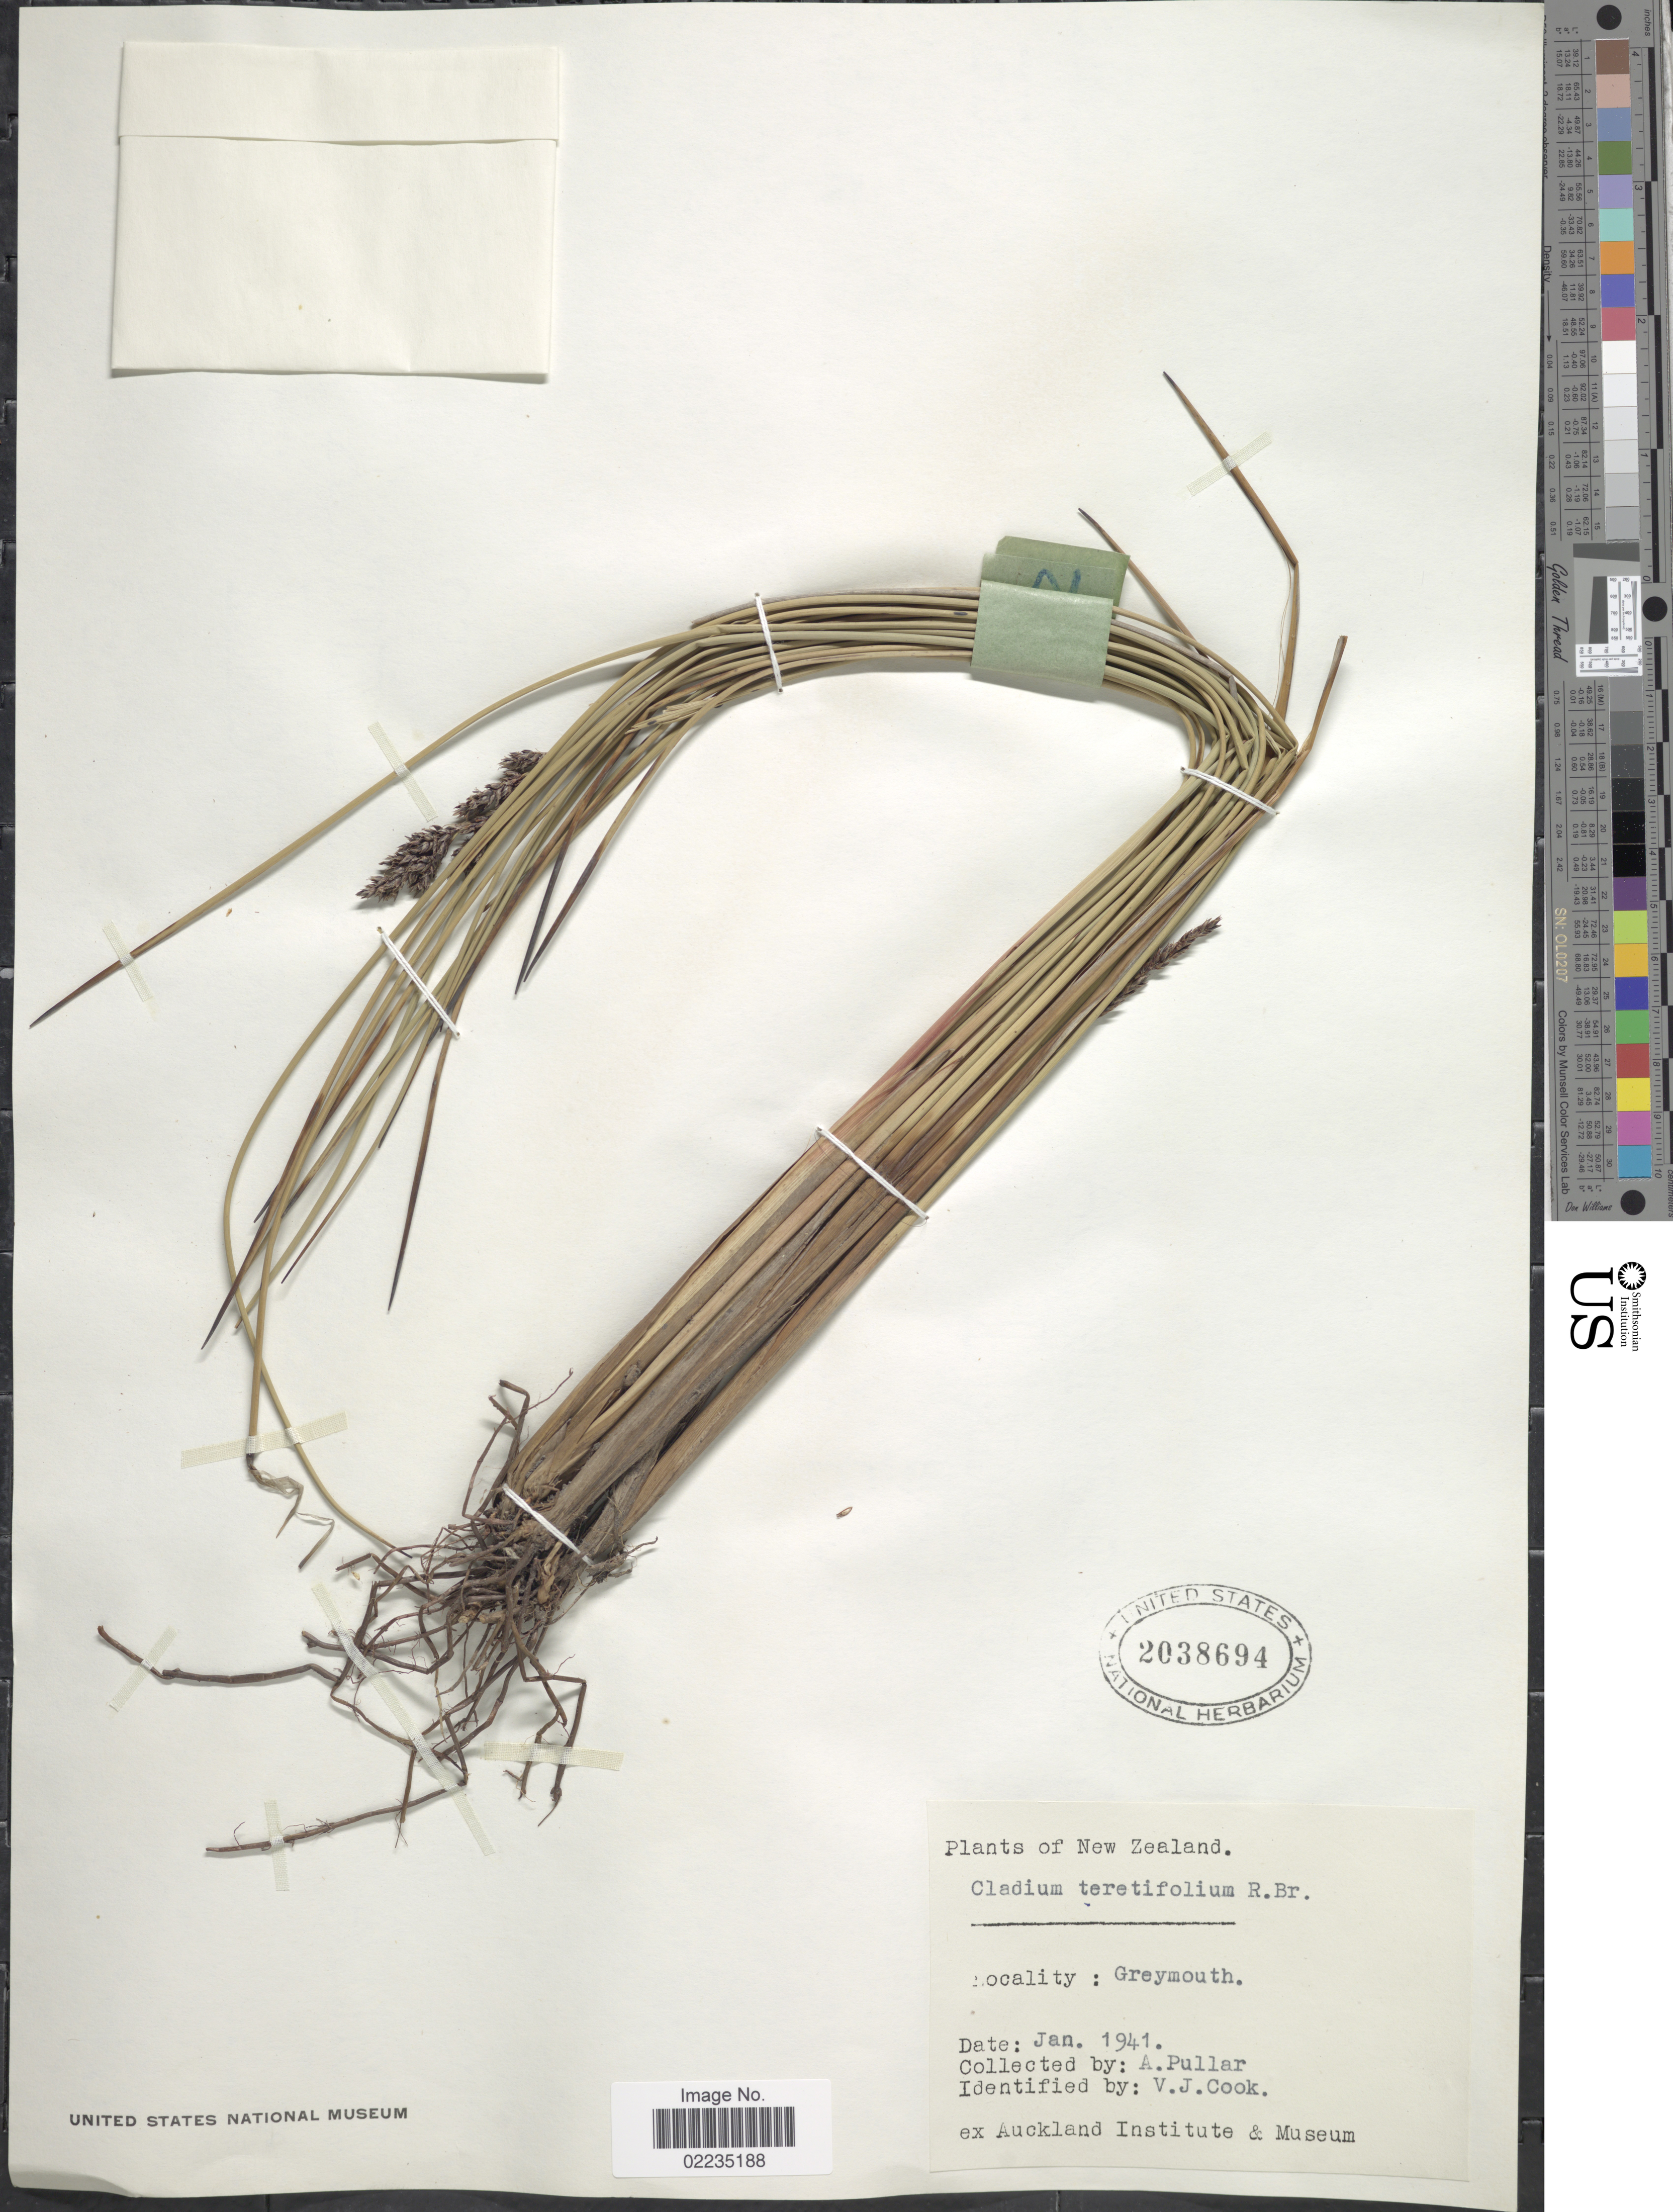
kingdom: Plantae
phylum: Tracheophyta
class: Liliopsida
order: Poales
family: Cyperaceae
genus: Machaerina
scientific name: Machaerina teretifolia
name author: (R. Br.) T. Koyama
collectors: A. Pullar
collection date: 1941-01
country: New Zealand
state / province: West Coast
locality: Greymouth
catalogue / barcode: US 2038694